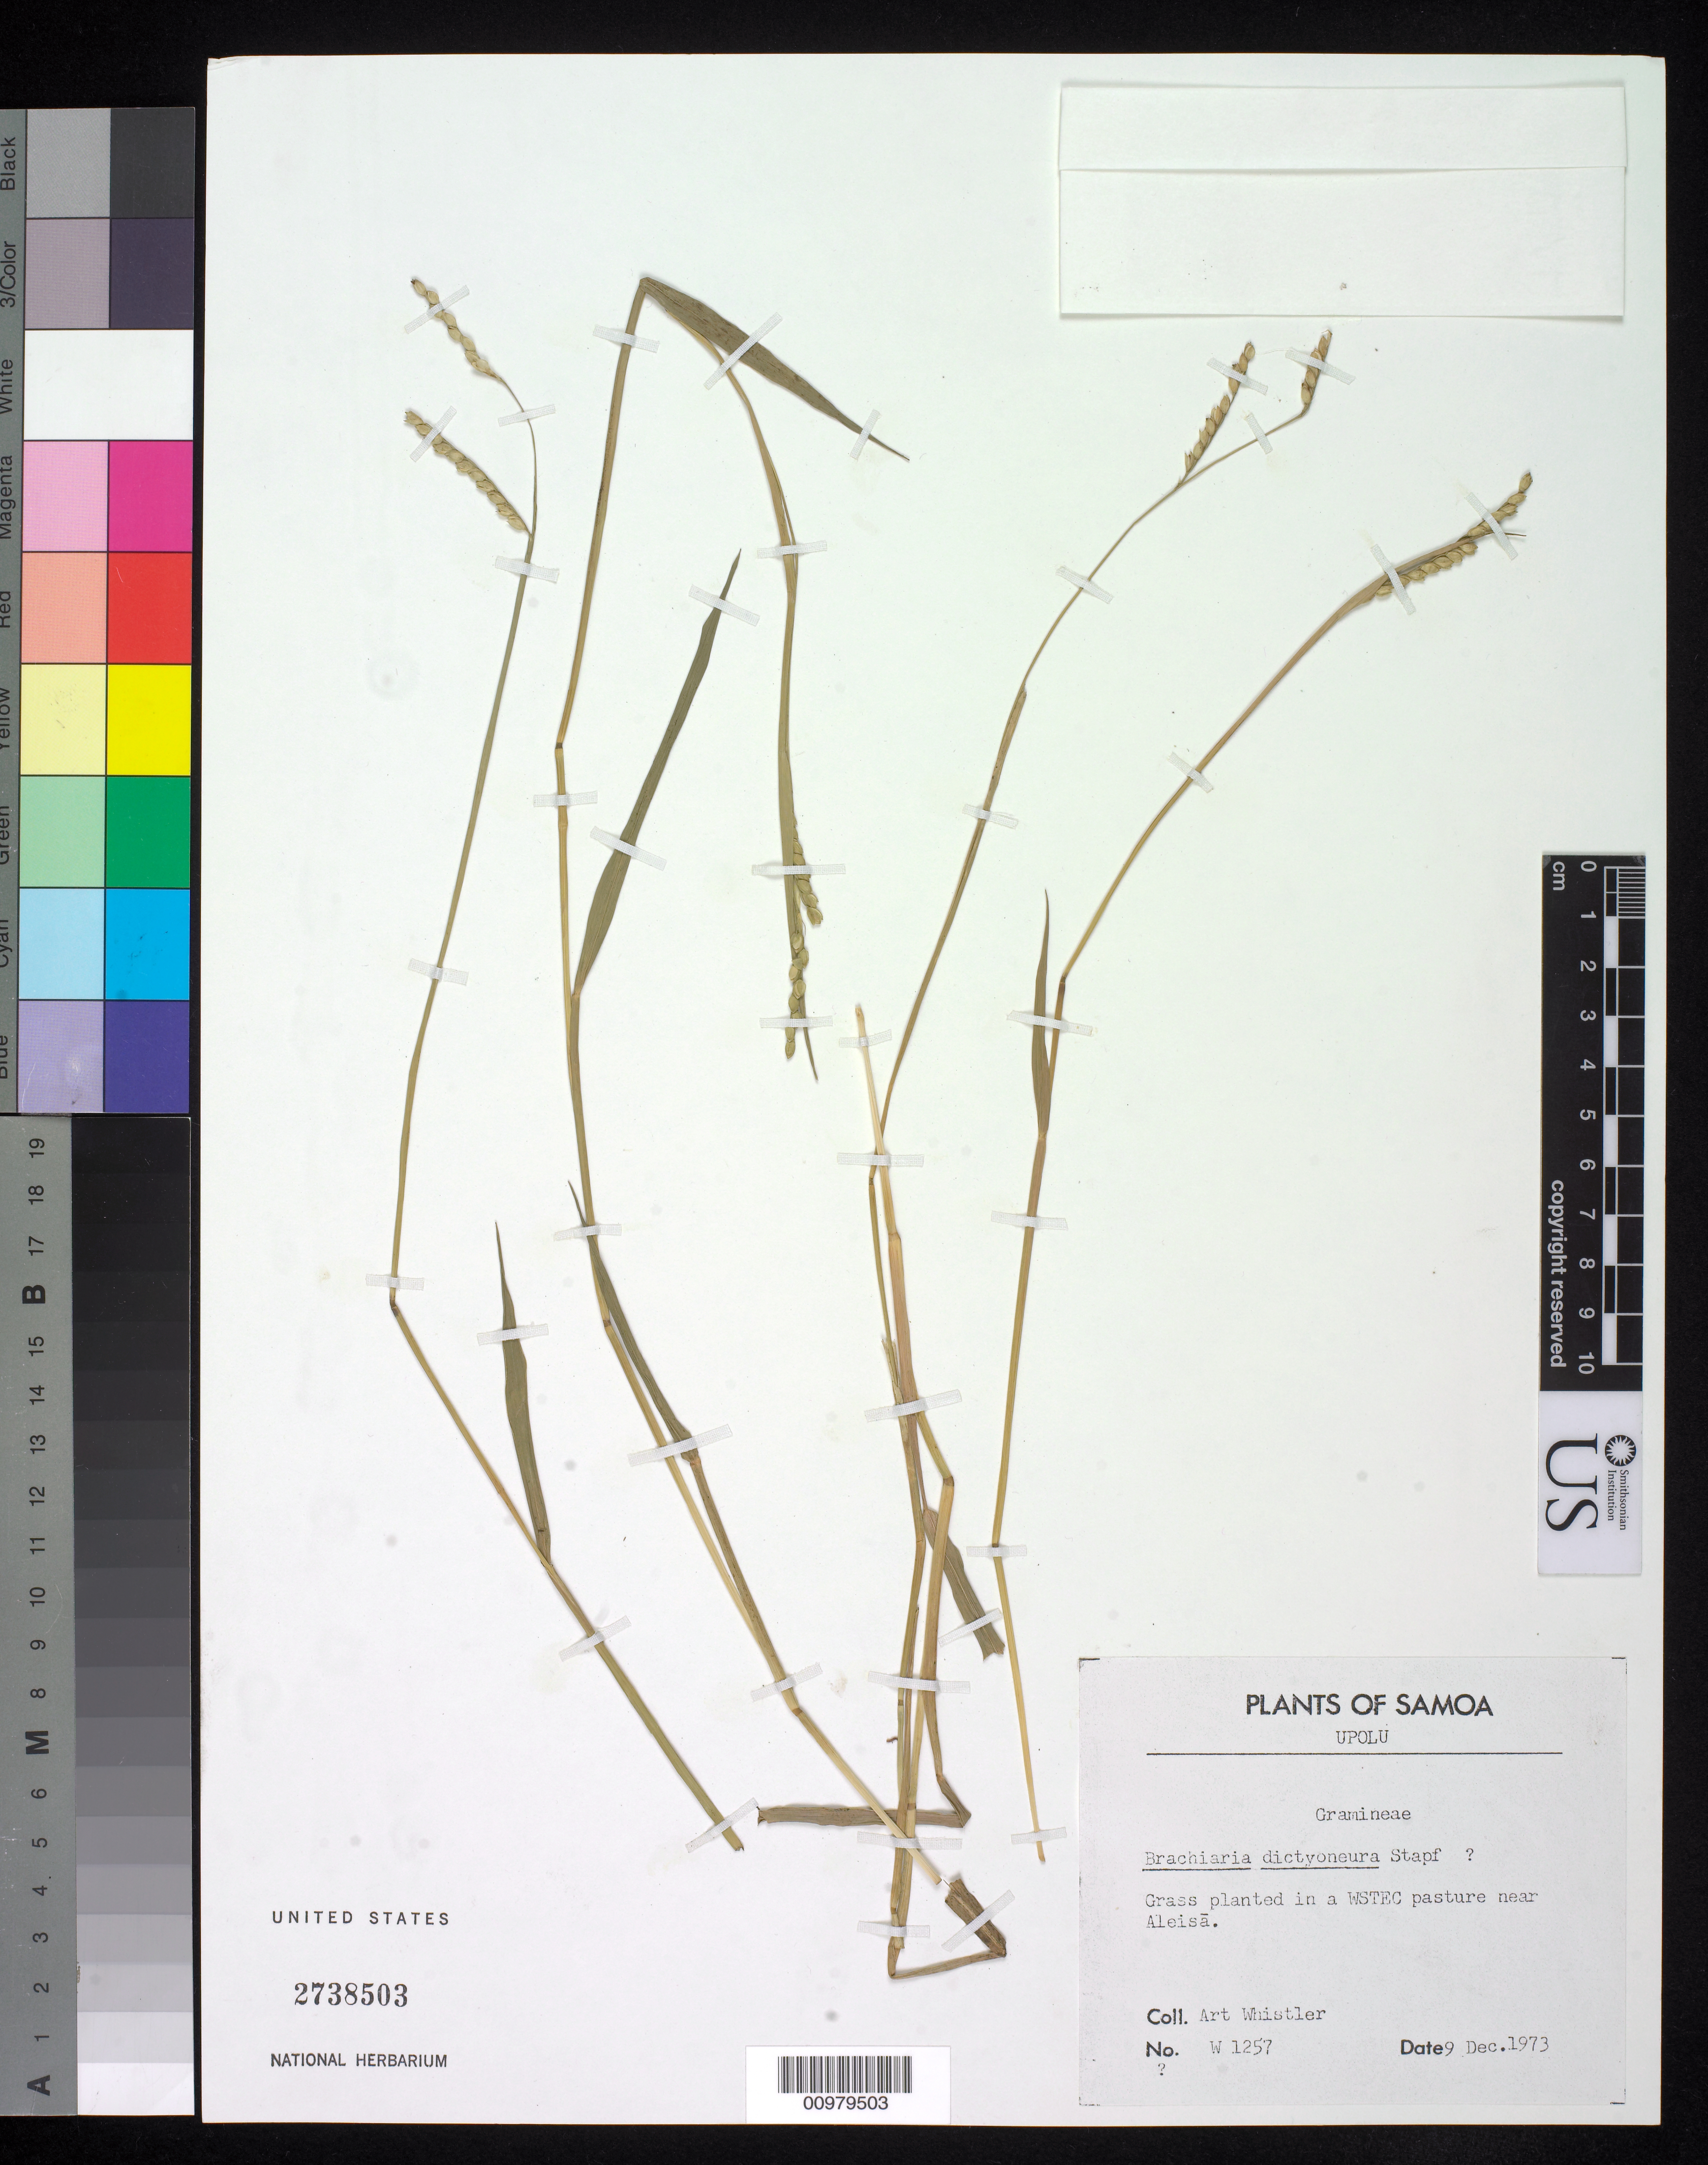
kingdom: Plantae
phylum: Tracheophyta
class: Liliopsida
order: Poales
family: Poaceae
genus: Brachiaria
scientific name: Brachiaria brizantha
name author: (Hochst. ex A. Rich.) Stapf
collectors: A. Whistler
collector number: W1257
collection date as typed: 09 Dec 1973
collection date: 1973-12-09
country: Samoa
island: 'Upolu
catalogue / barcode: US 2738503